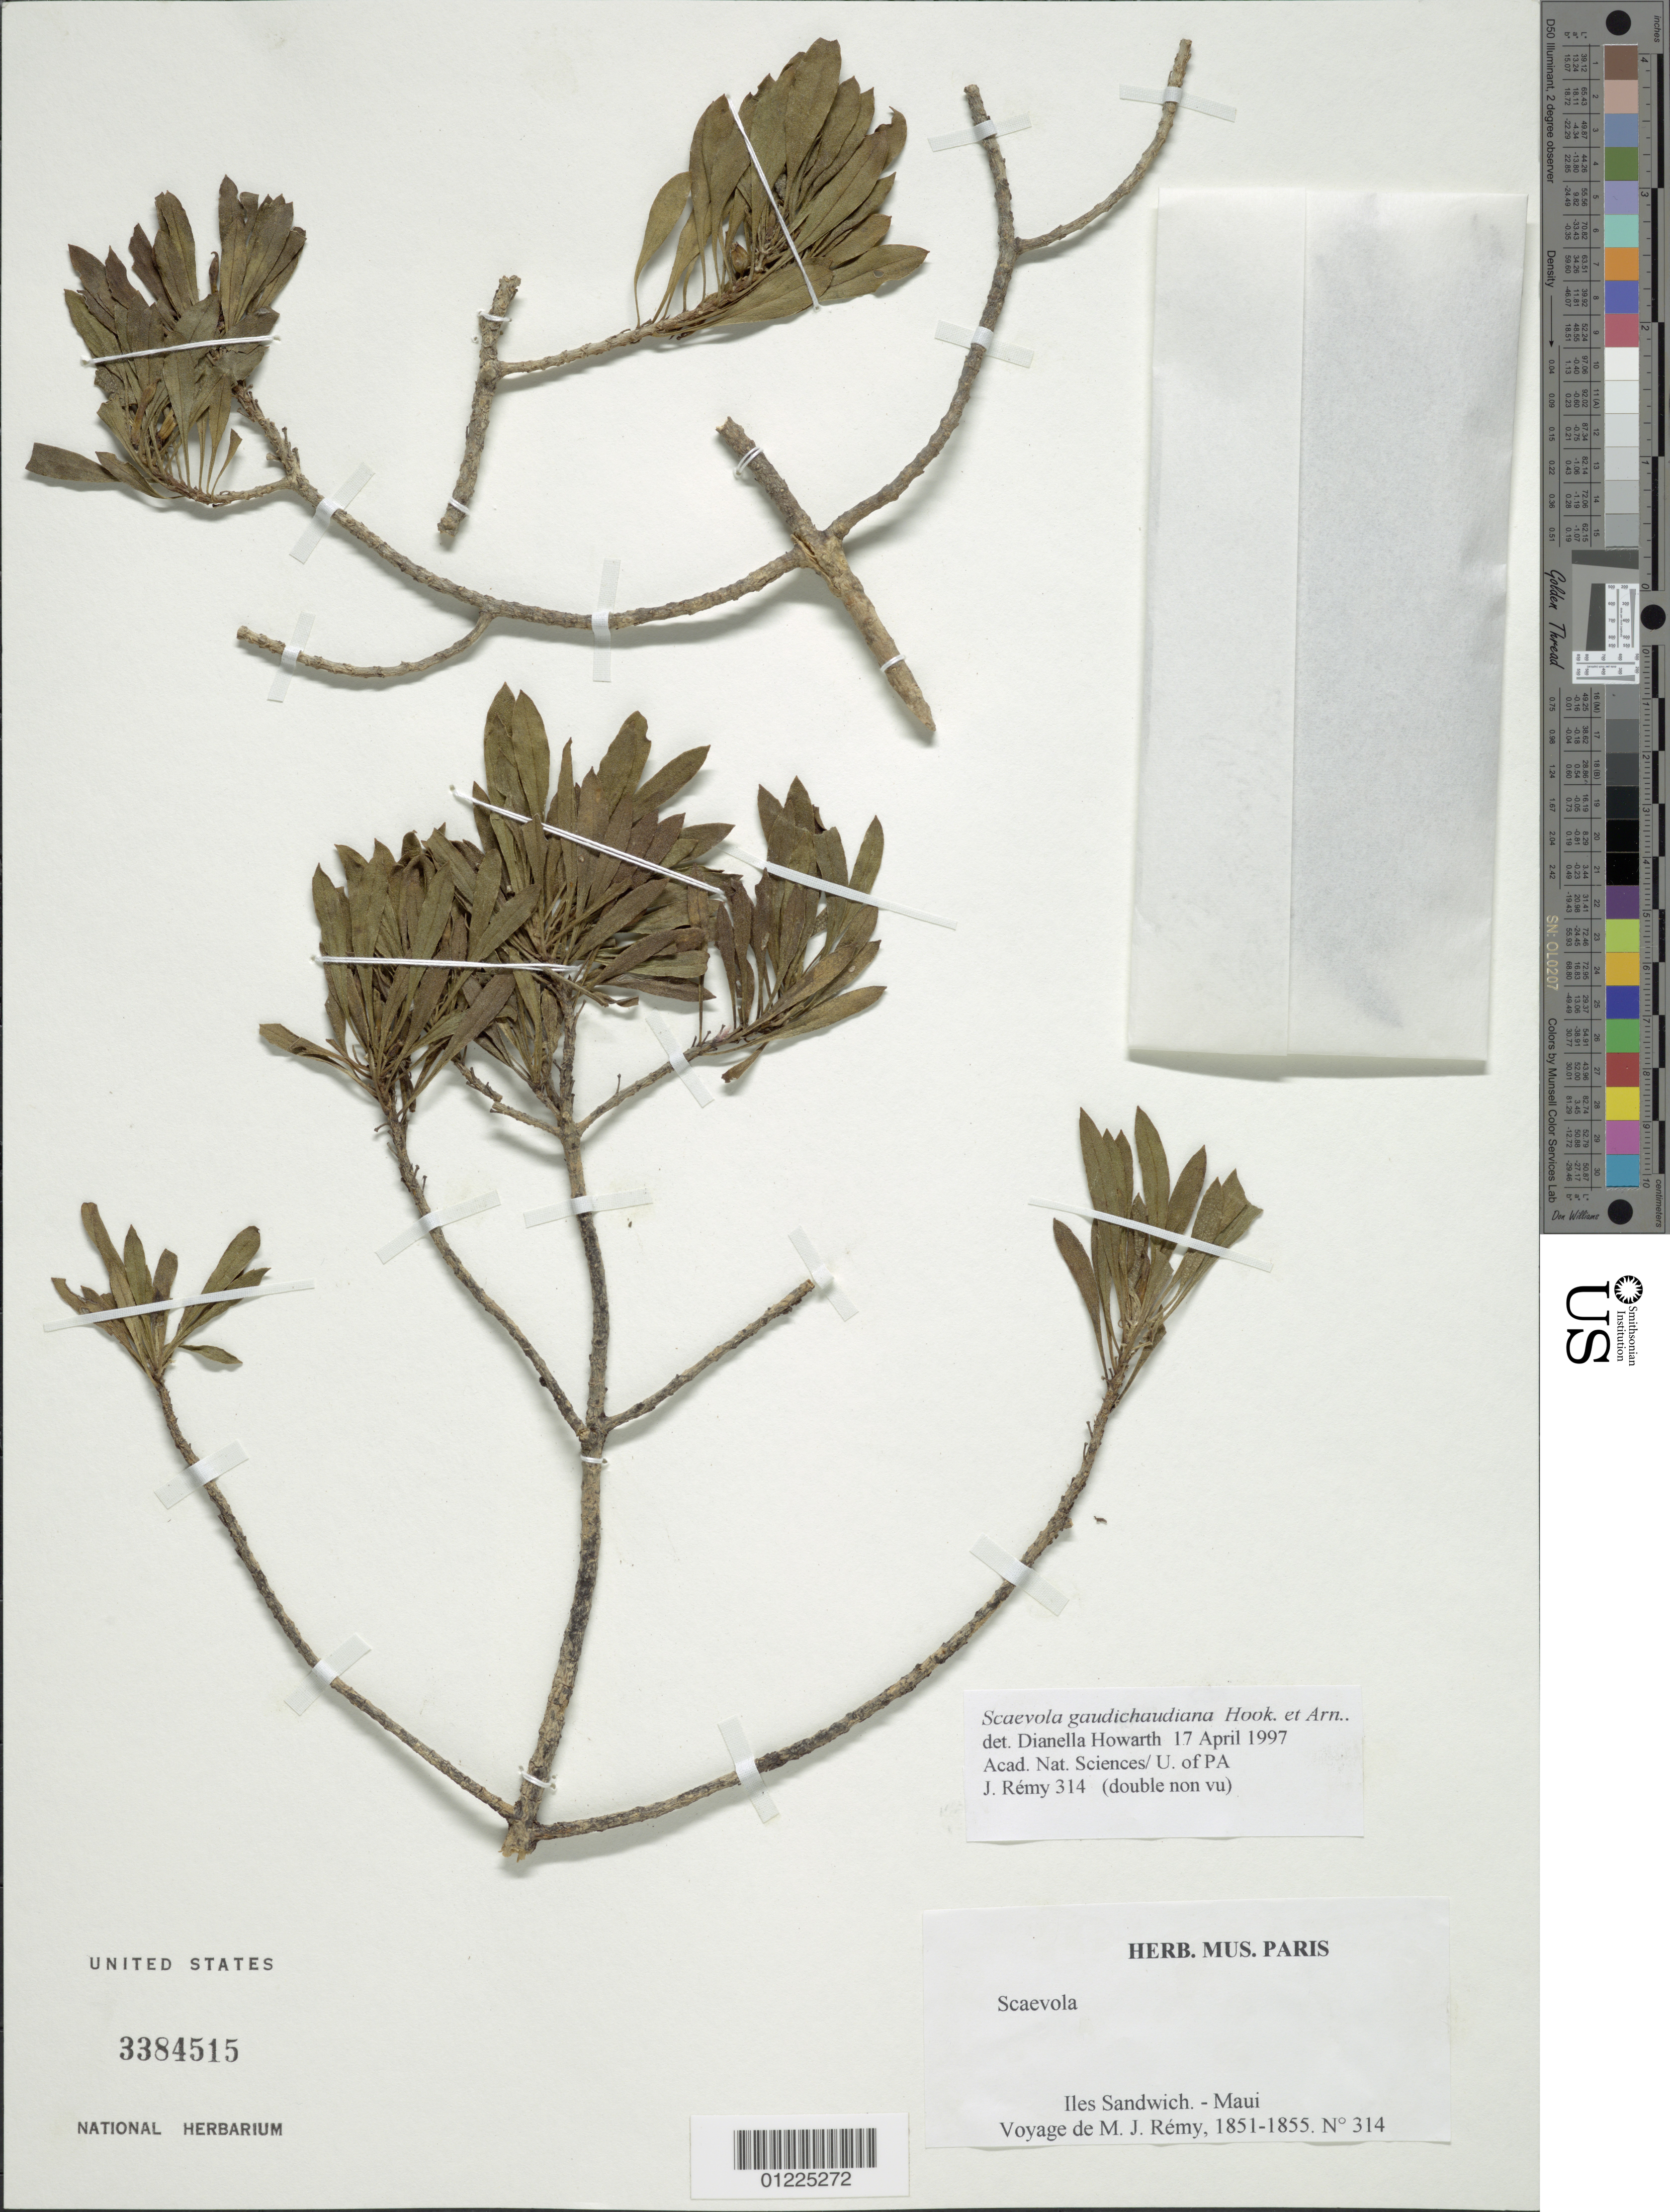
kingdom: Plantae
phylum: Tracheophyta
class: Magnoliopsida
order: Asterales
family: Goodeniaceae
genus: Scaevola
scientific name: Scaevola gaudichaudiana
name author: Cham.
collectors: M. J. Remy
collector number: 314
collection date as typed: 1851 to --- 1855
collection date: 1851/1855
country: United States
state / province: Hawaii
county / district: Maui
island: Maui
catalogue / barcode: US 3384515